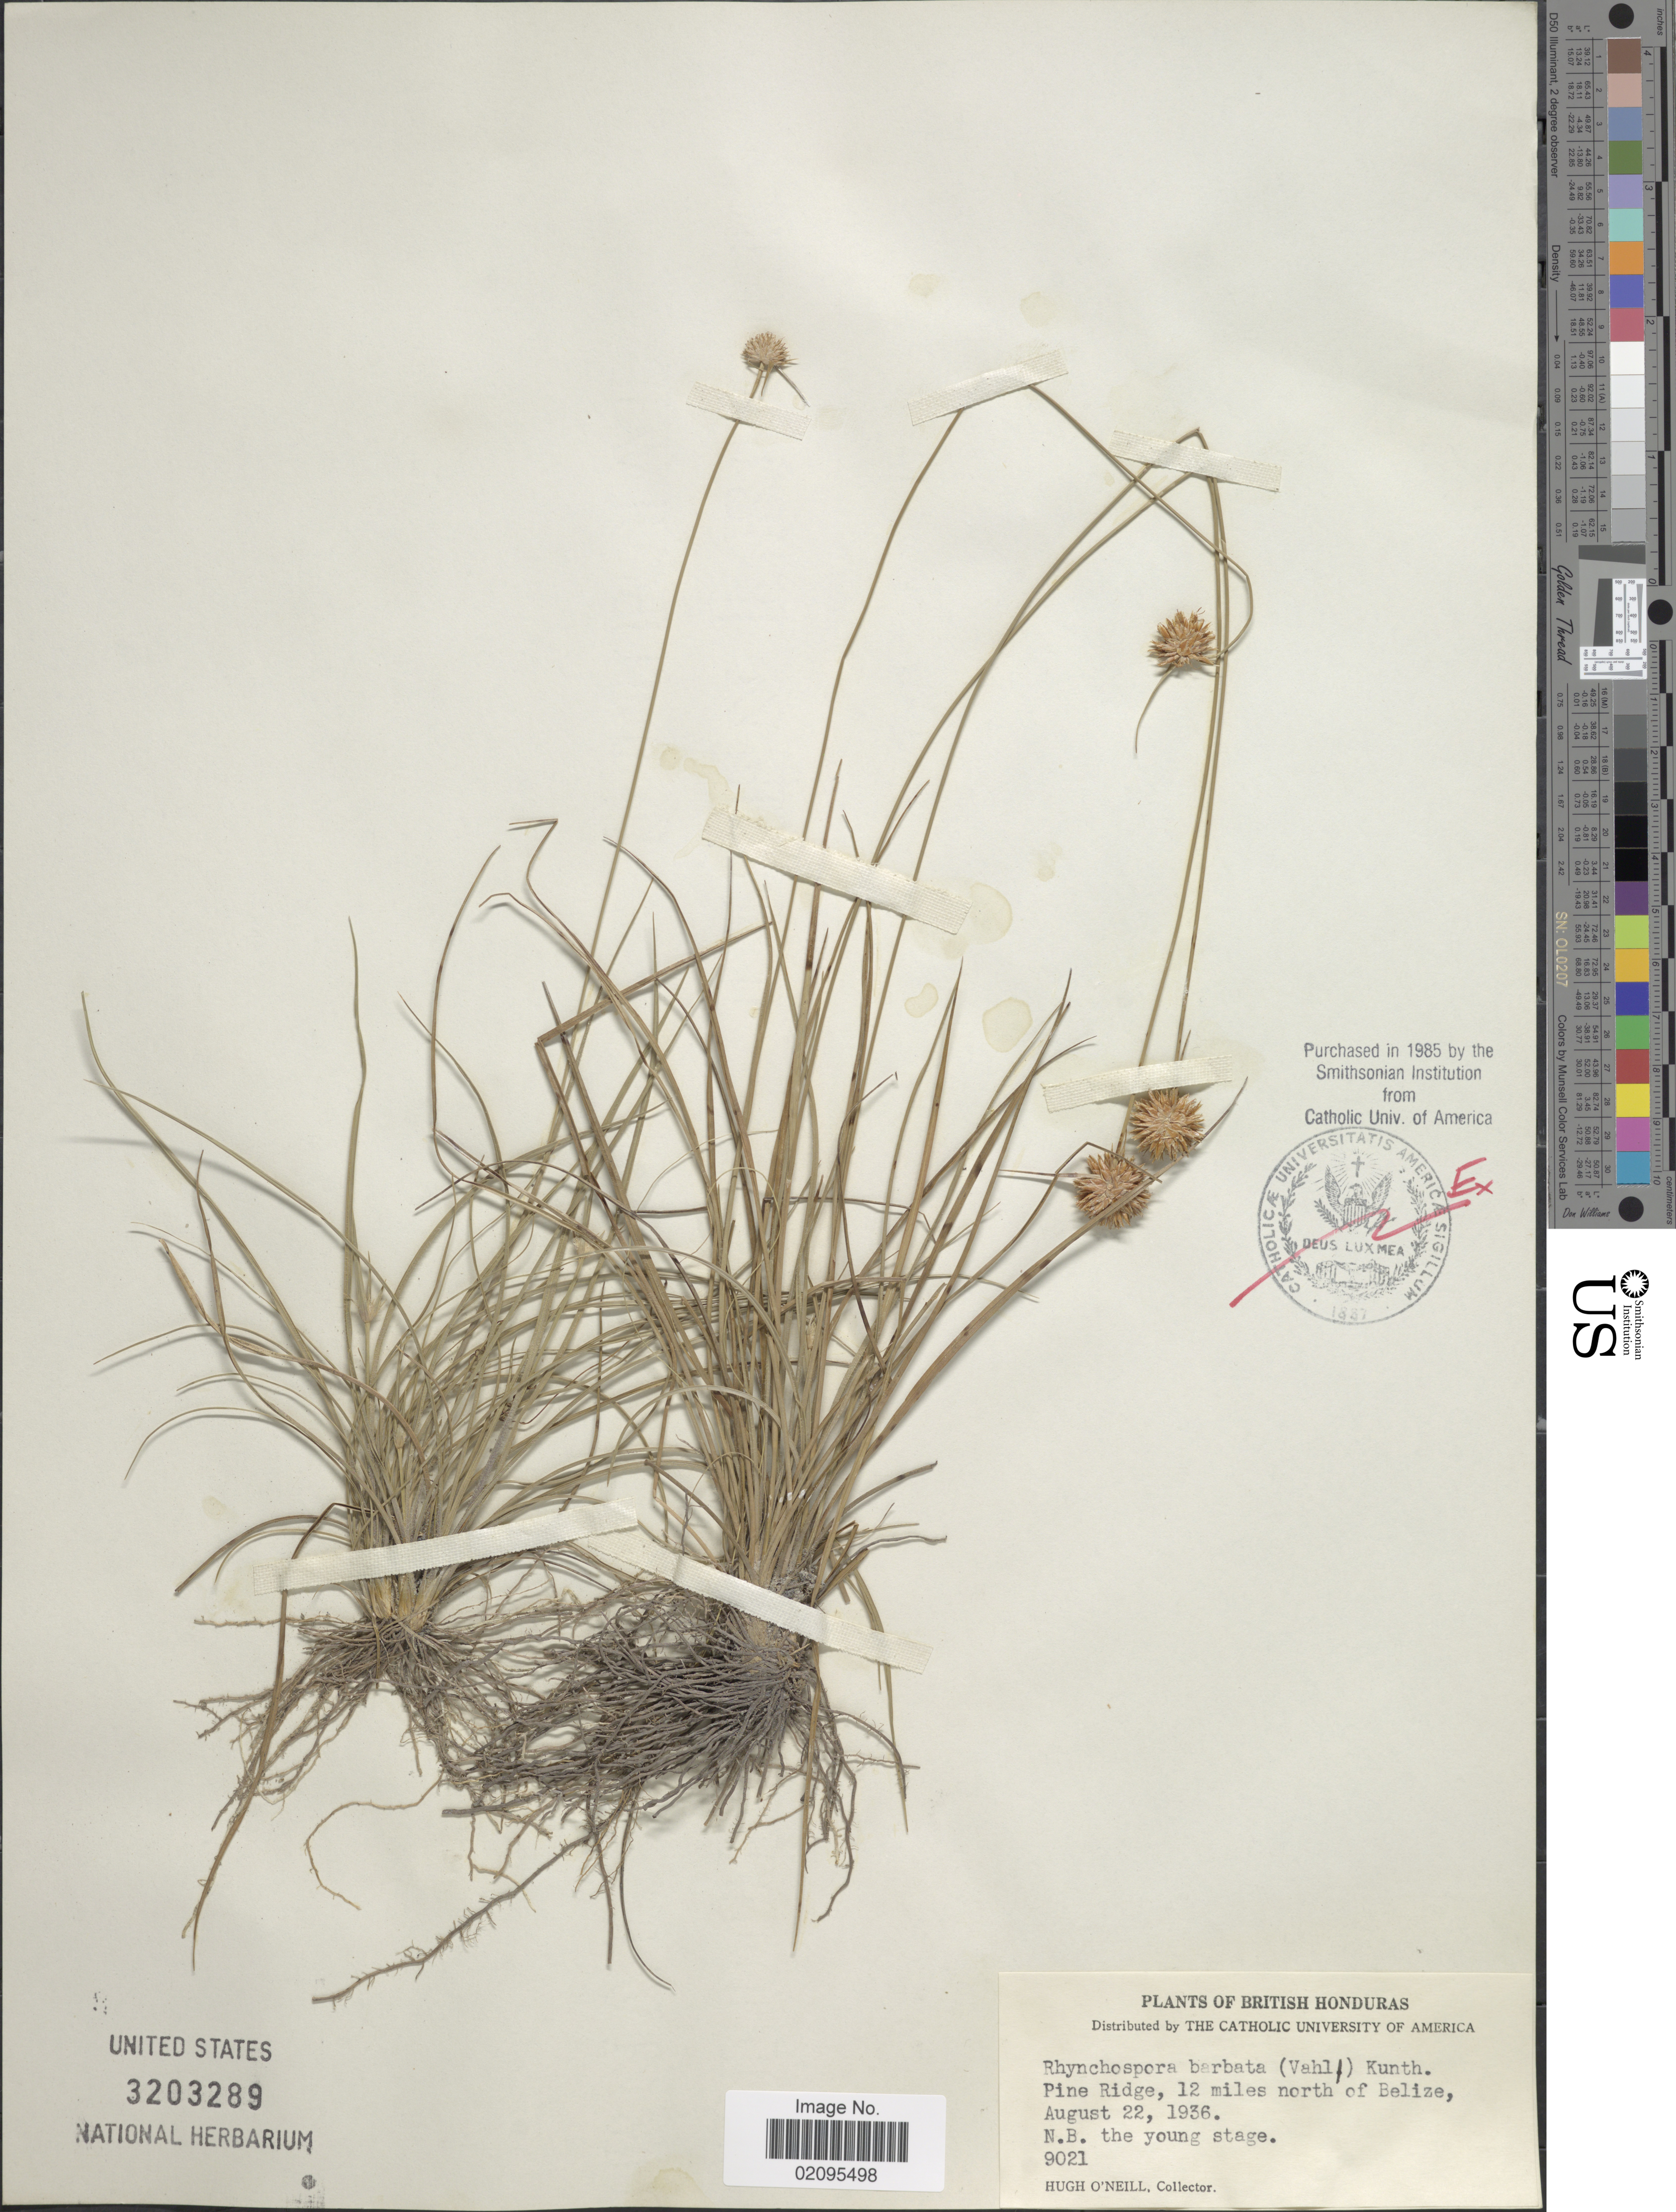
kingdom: Plantae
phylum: Tracheophyta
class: Liliopsida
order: Poales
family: Cyperaceae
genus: Rhynchospora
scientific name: Rhynchospora barbata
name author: (Vahl) Kunth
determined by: Alves, K.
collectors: H. O'Neill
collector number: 9021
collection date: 1936-08-22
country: Belize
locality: British Honduras, Pine Ridge, 12 miles north of Belize.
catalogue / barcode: US 3203289